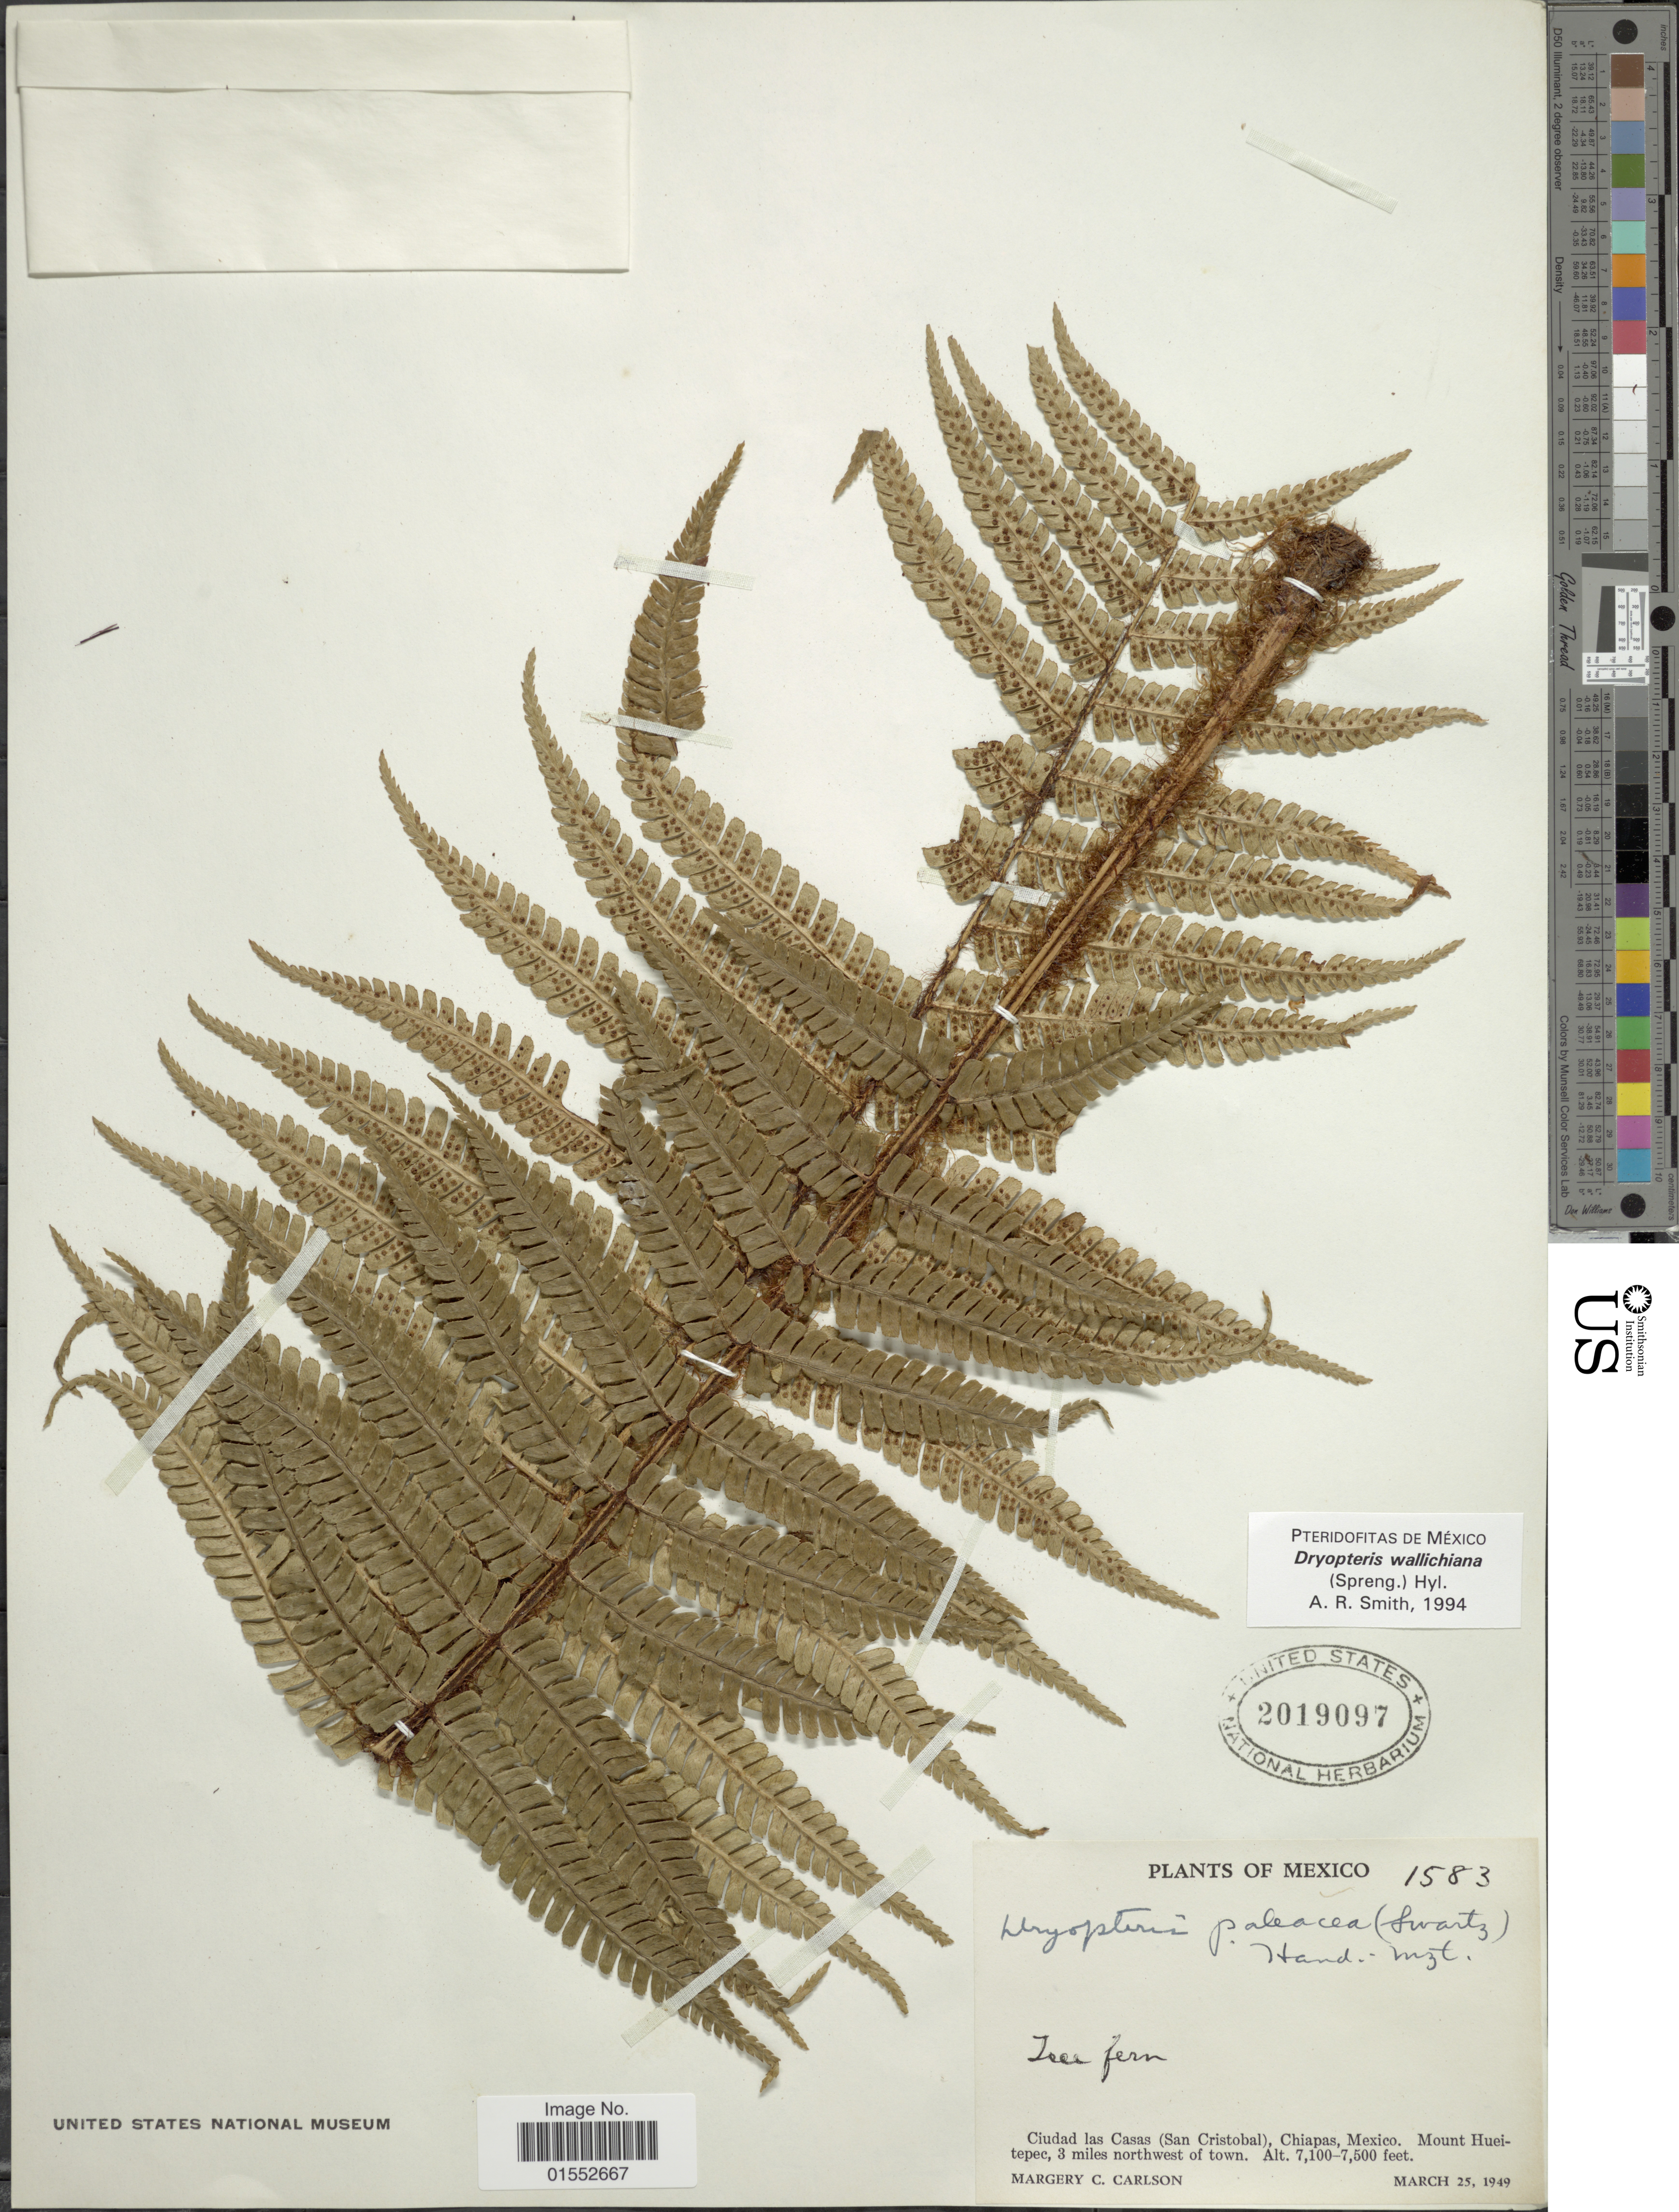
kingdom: Plantae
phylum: Tracheophyta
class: Polypodiopsida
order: Polypodiales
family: Dryopteridaceae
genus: Dryopteris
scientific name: Dryopteris wallichiana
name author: (Spreng.) Hyl.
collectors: M. C. Carlson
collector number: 1583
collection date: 1949-03-25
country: Mexico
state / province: Chiapas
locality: Ciudad las Casas (San Cristobal), Mount Hueitepec, 3 miles northwest of town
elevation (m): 2164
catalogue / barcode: US 2019097